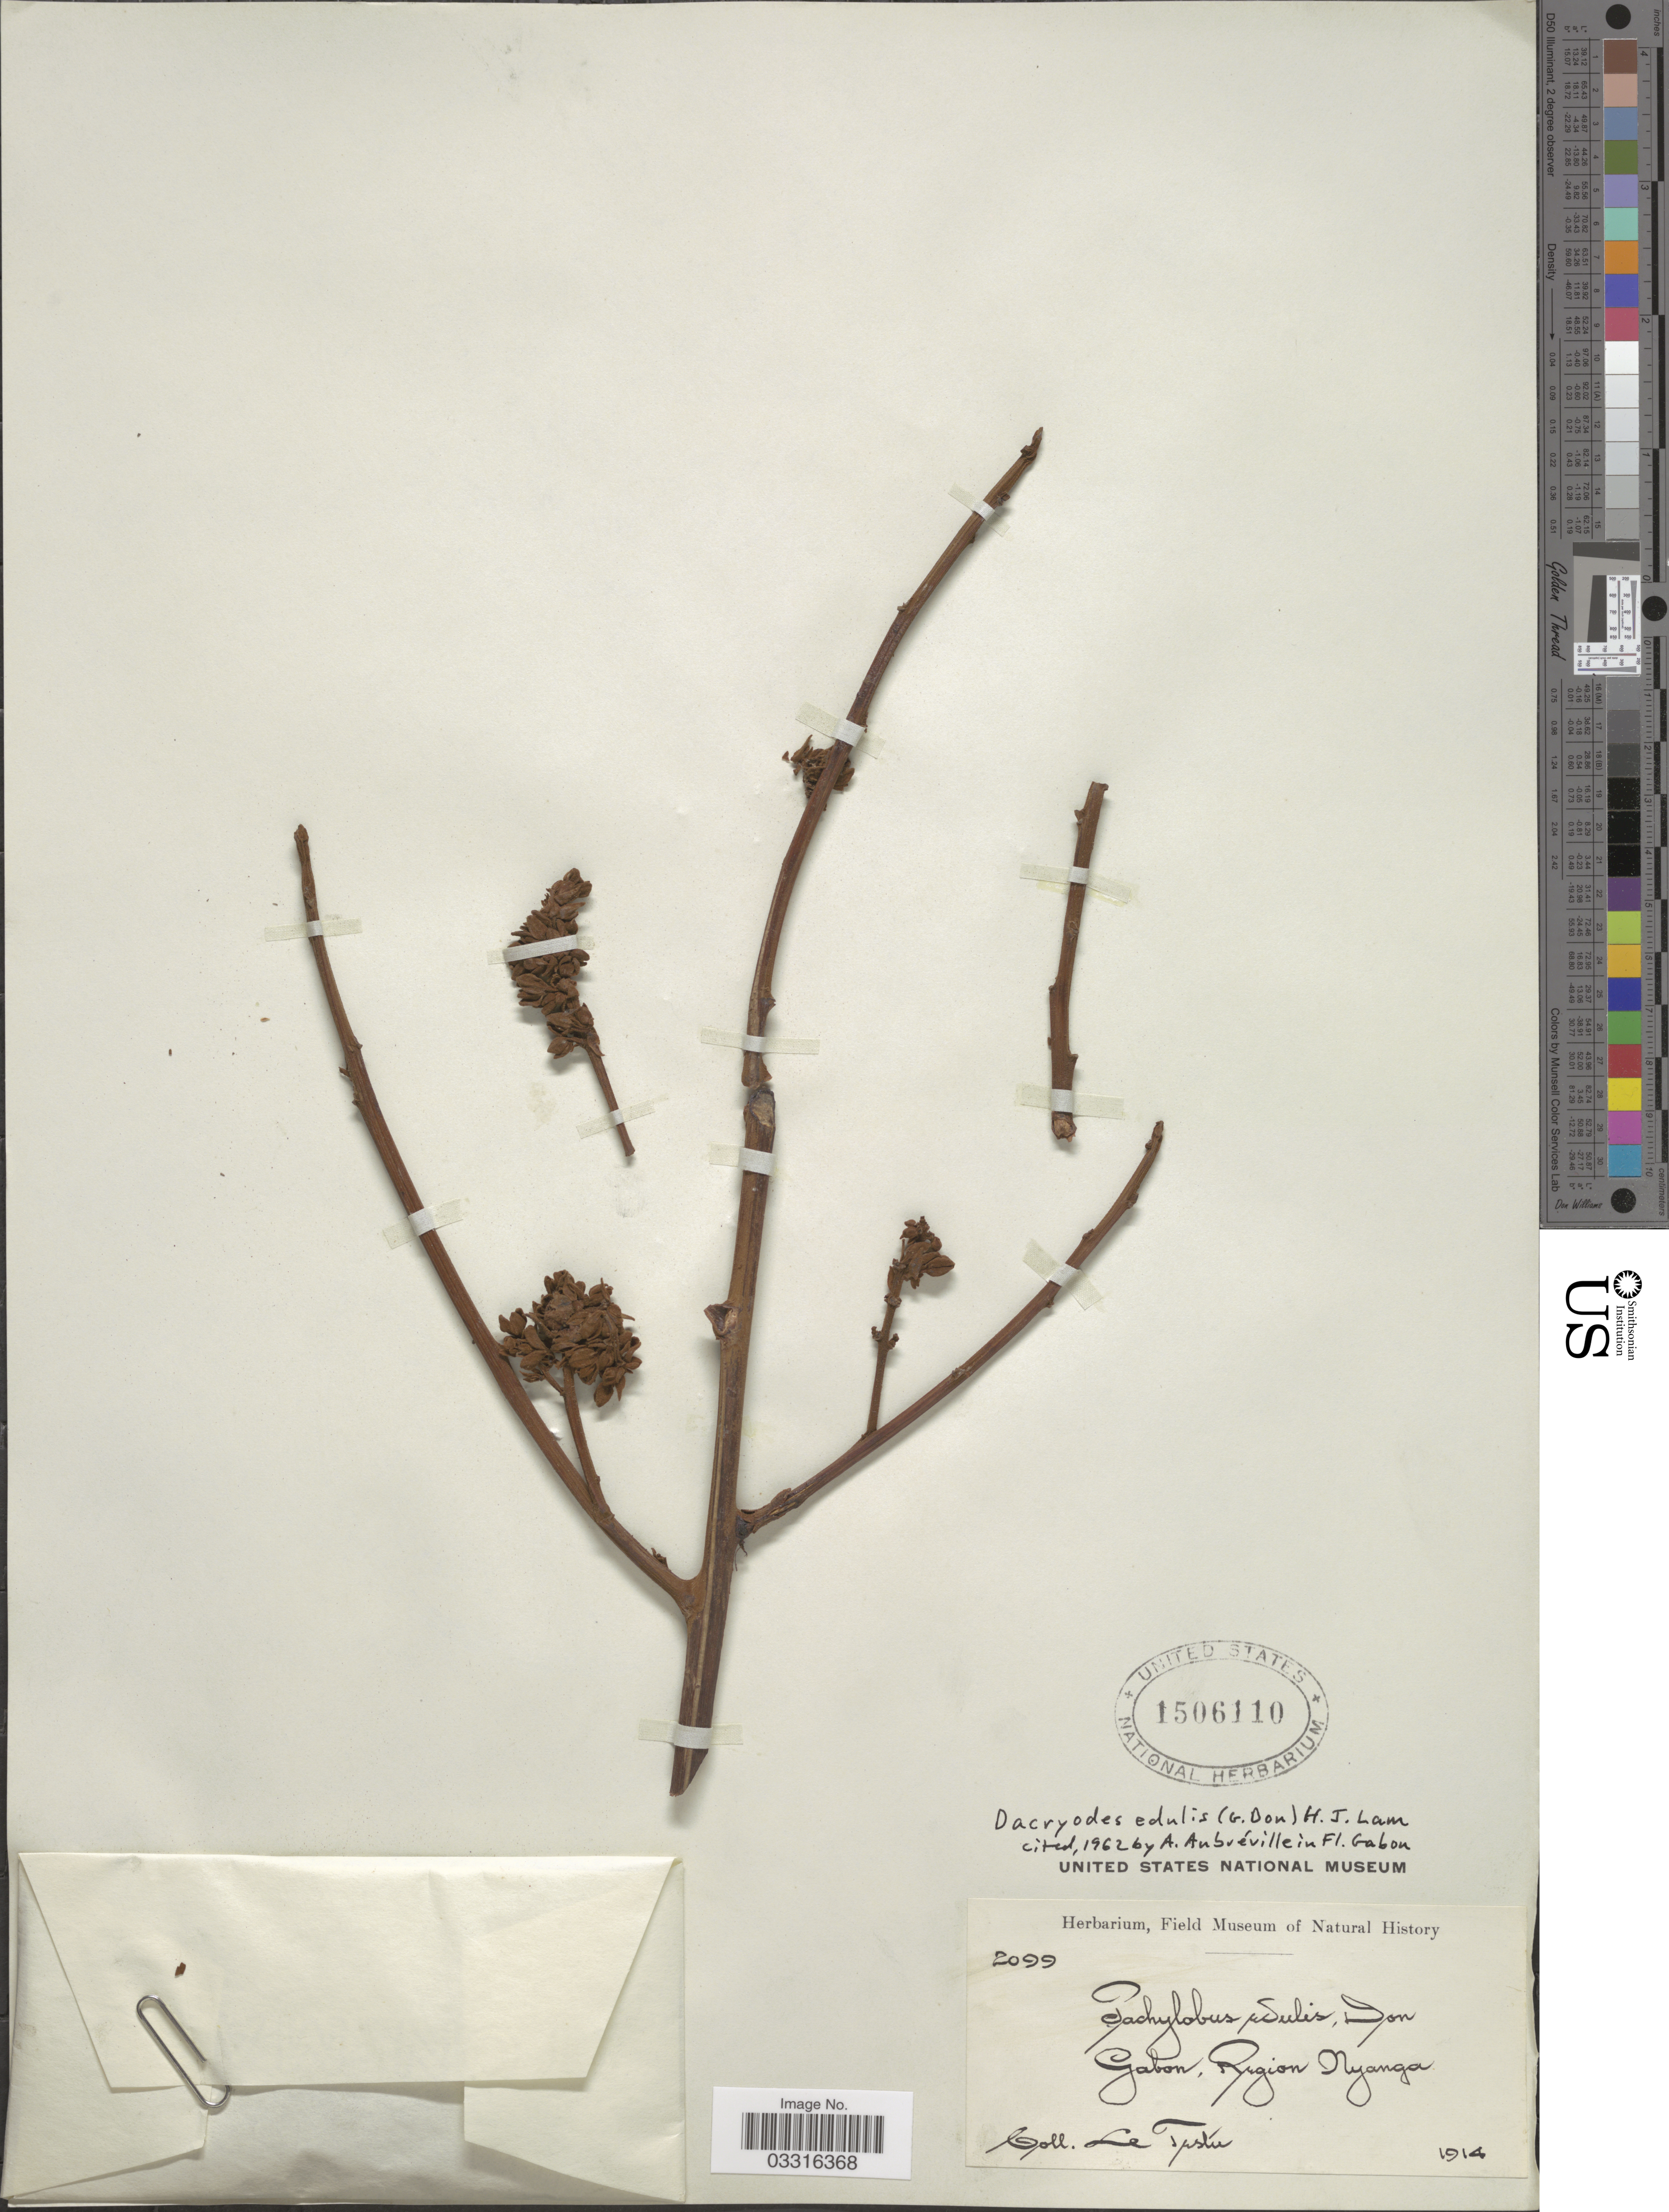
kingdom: Plantae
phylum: Tracheophyta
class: Magnoliopsida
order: Sapindales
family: Burseraceae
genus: Dacryodes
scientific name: Dacryodes edulis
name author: (G. Don) H.J. Lam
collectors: Le Testu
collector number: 2099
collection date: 1914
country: Gabon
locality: Region Nyanga.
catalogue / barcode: US 1506110